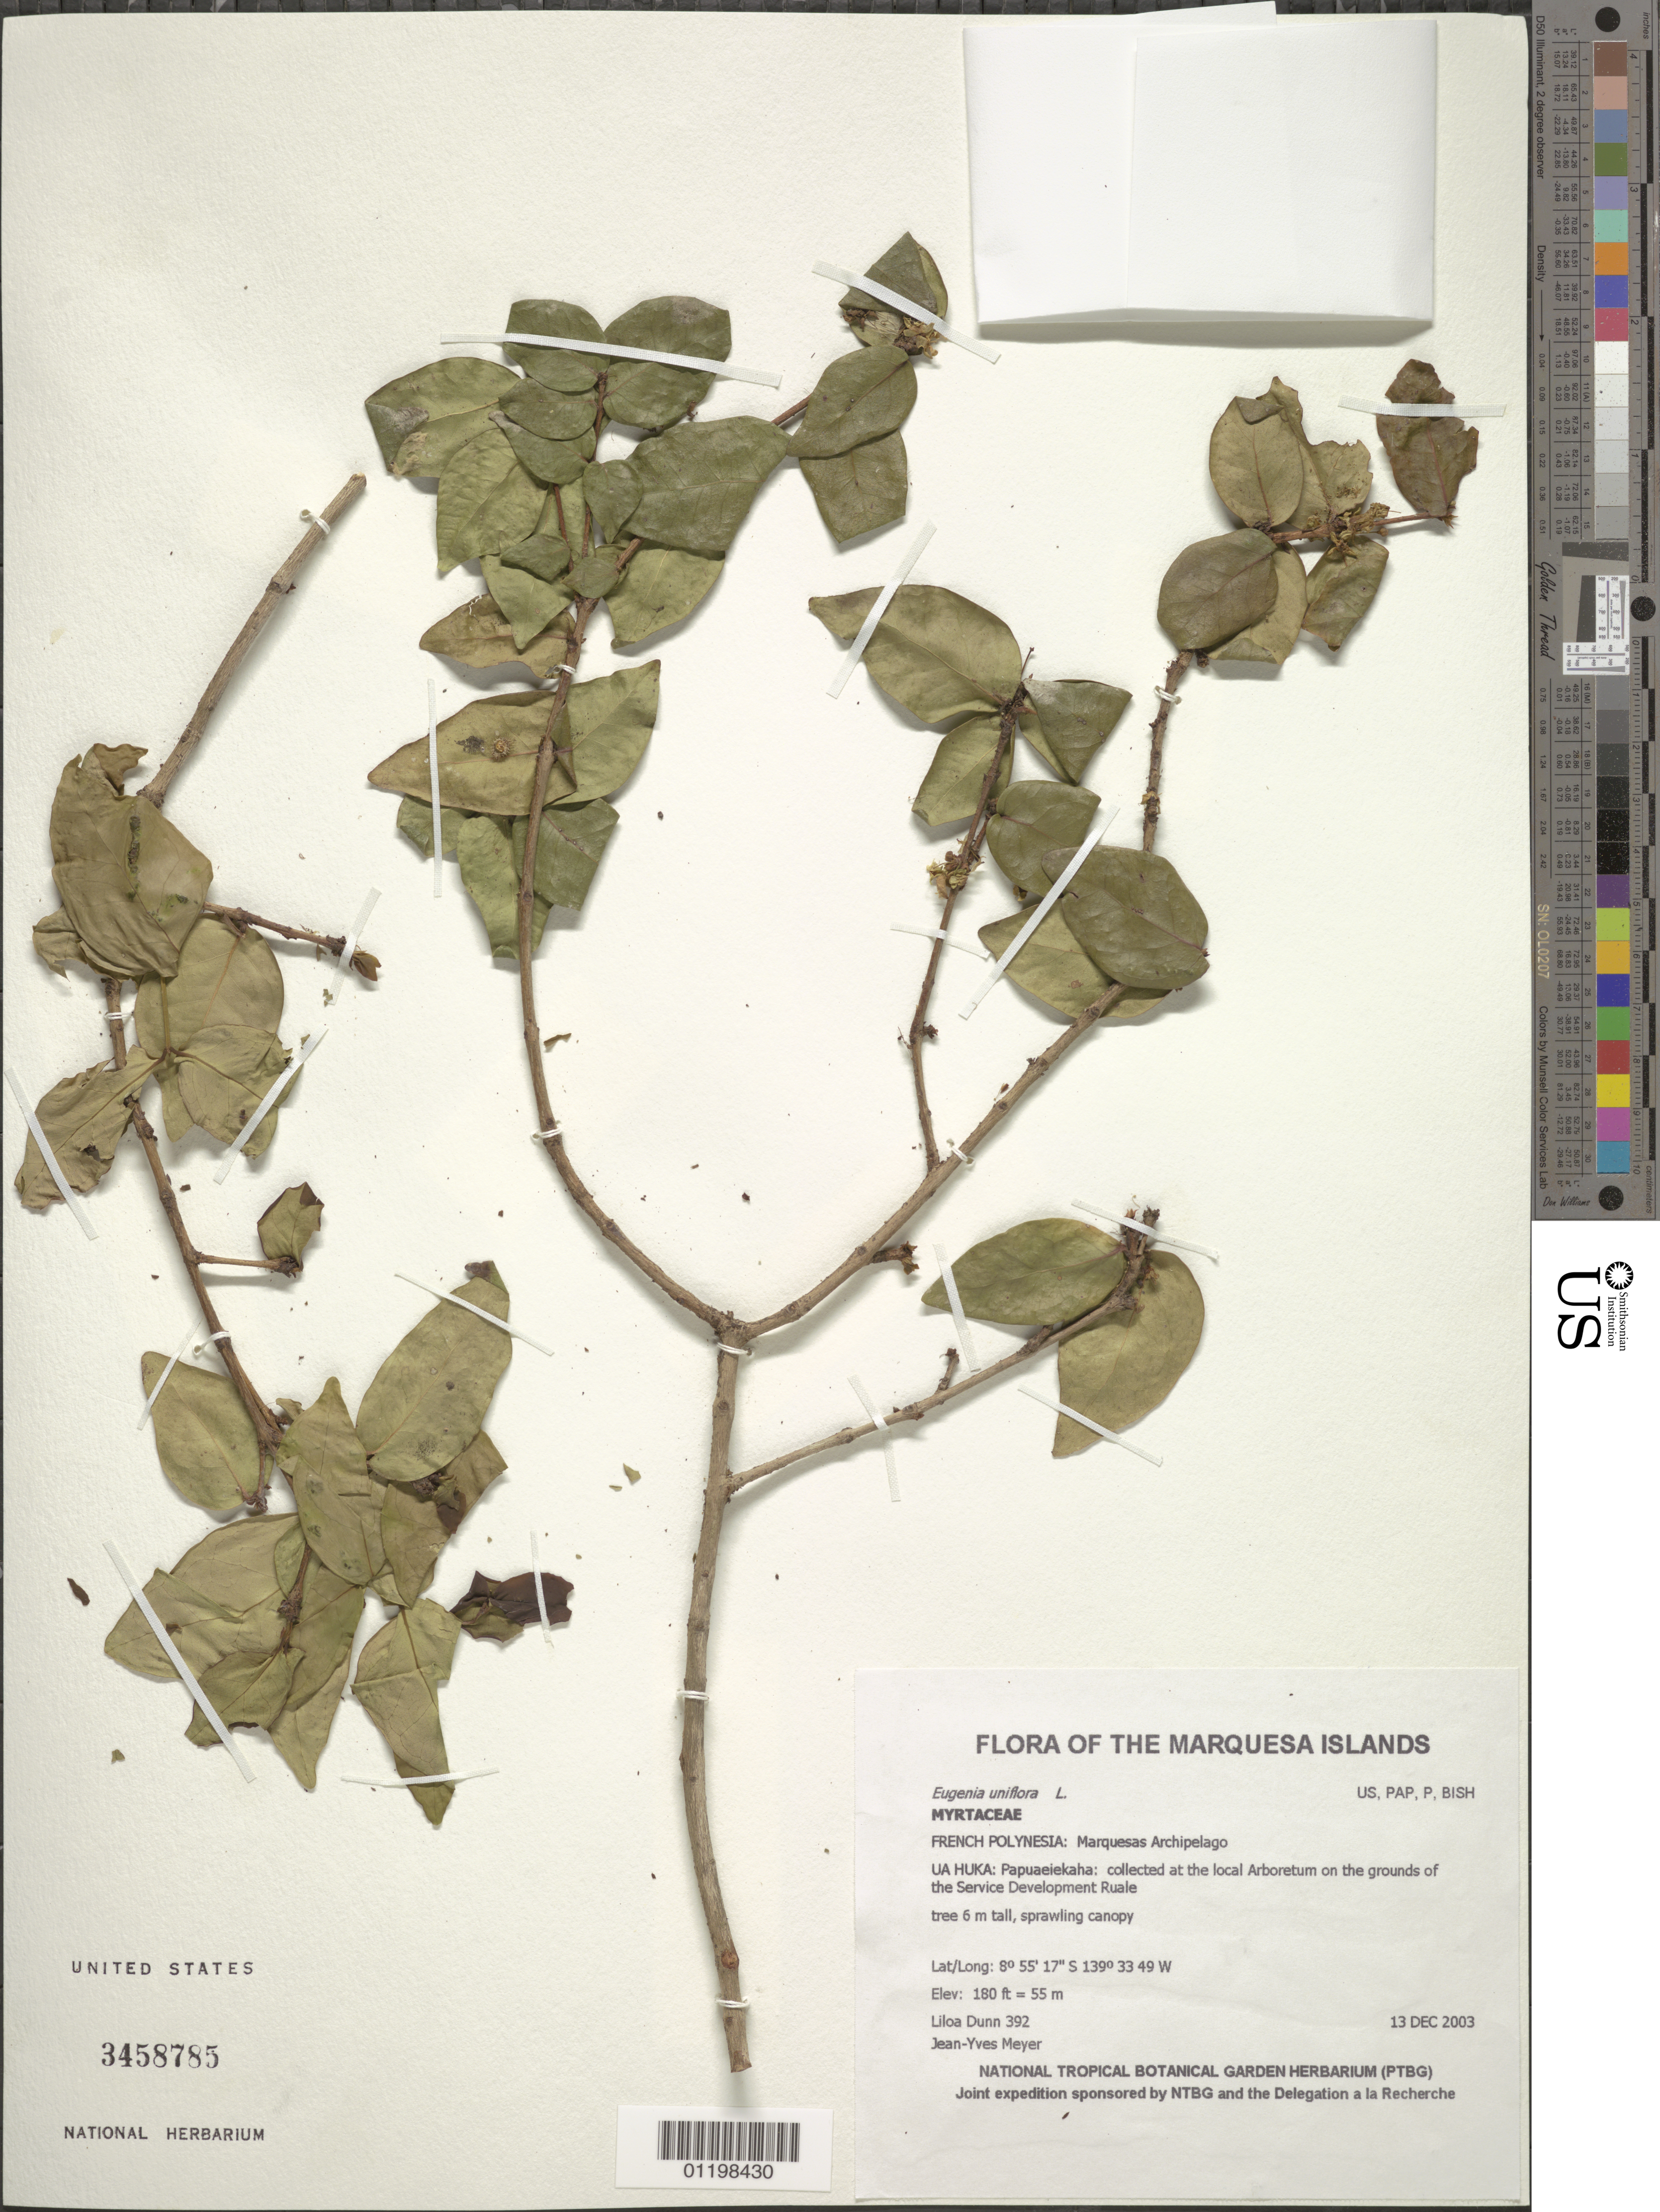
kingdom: Plantae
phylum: Tracheophyta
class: Magnoliopsida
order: Myrtales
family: Myrtaceae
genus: Eugenia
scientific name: Eugenia uniflora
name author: L.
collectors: L. Dunn & J.-Y. Meyer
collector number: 392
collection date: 2003-12-13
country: French Polynesia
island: Ua Huka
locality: Papuaeiekaha: collected at the local Arboretum on the grounds of the Service Development Ruale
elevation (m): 55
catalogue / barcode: US 3458785